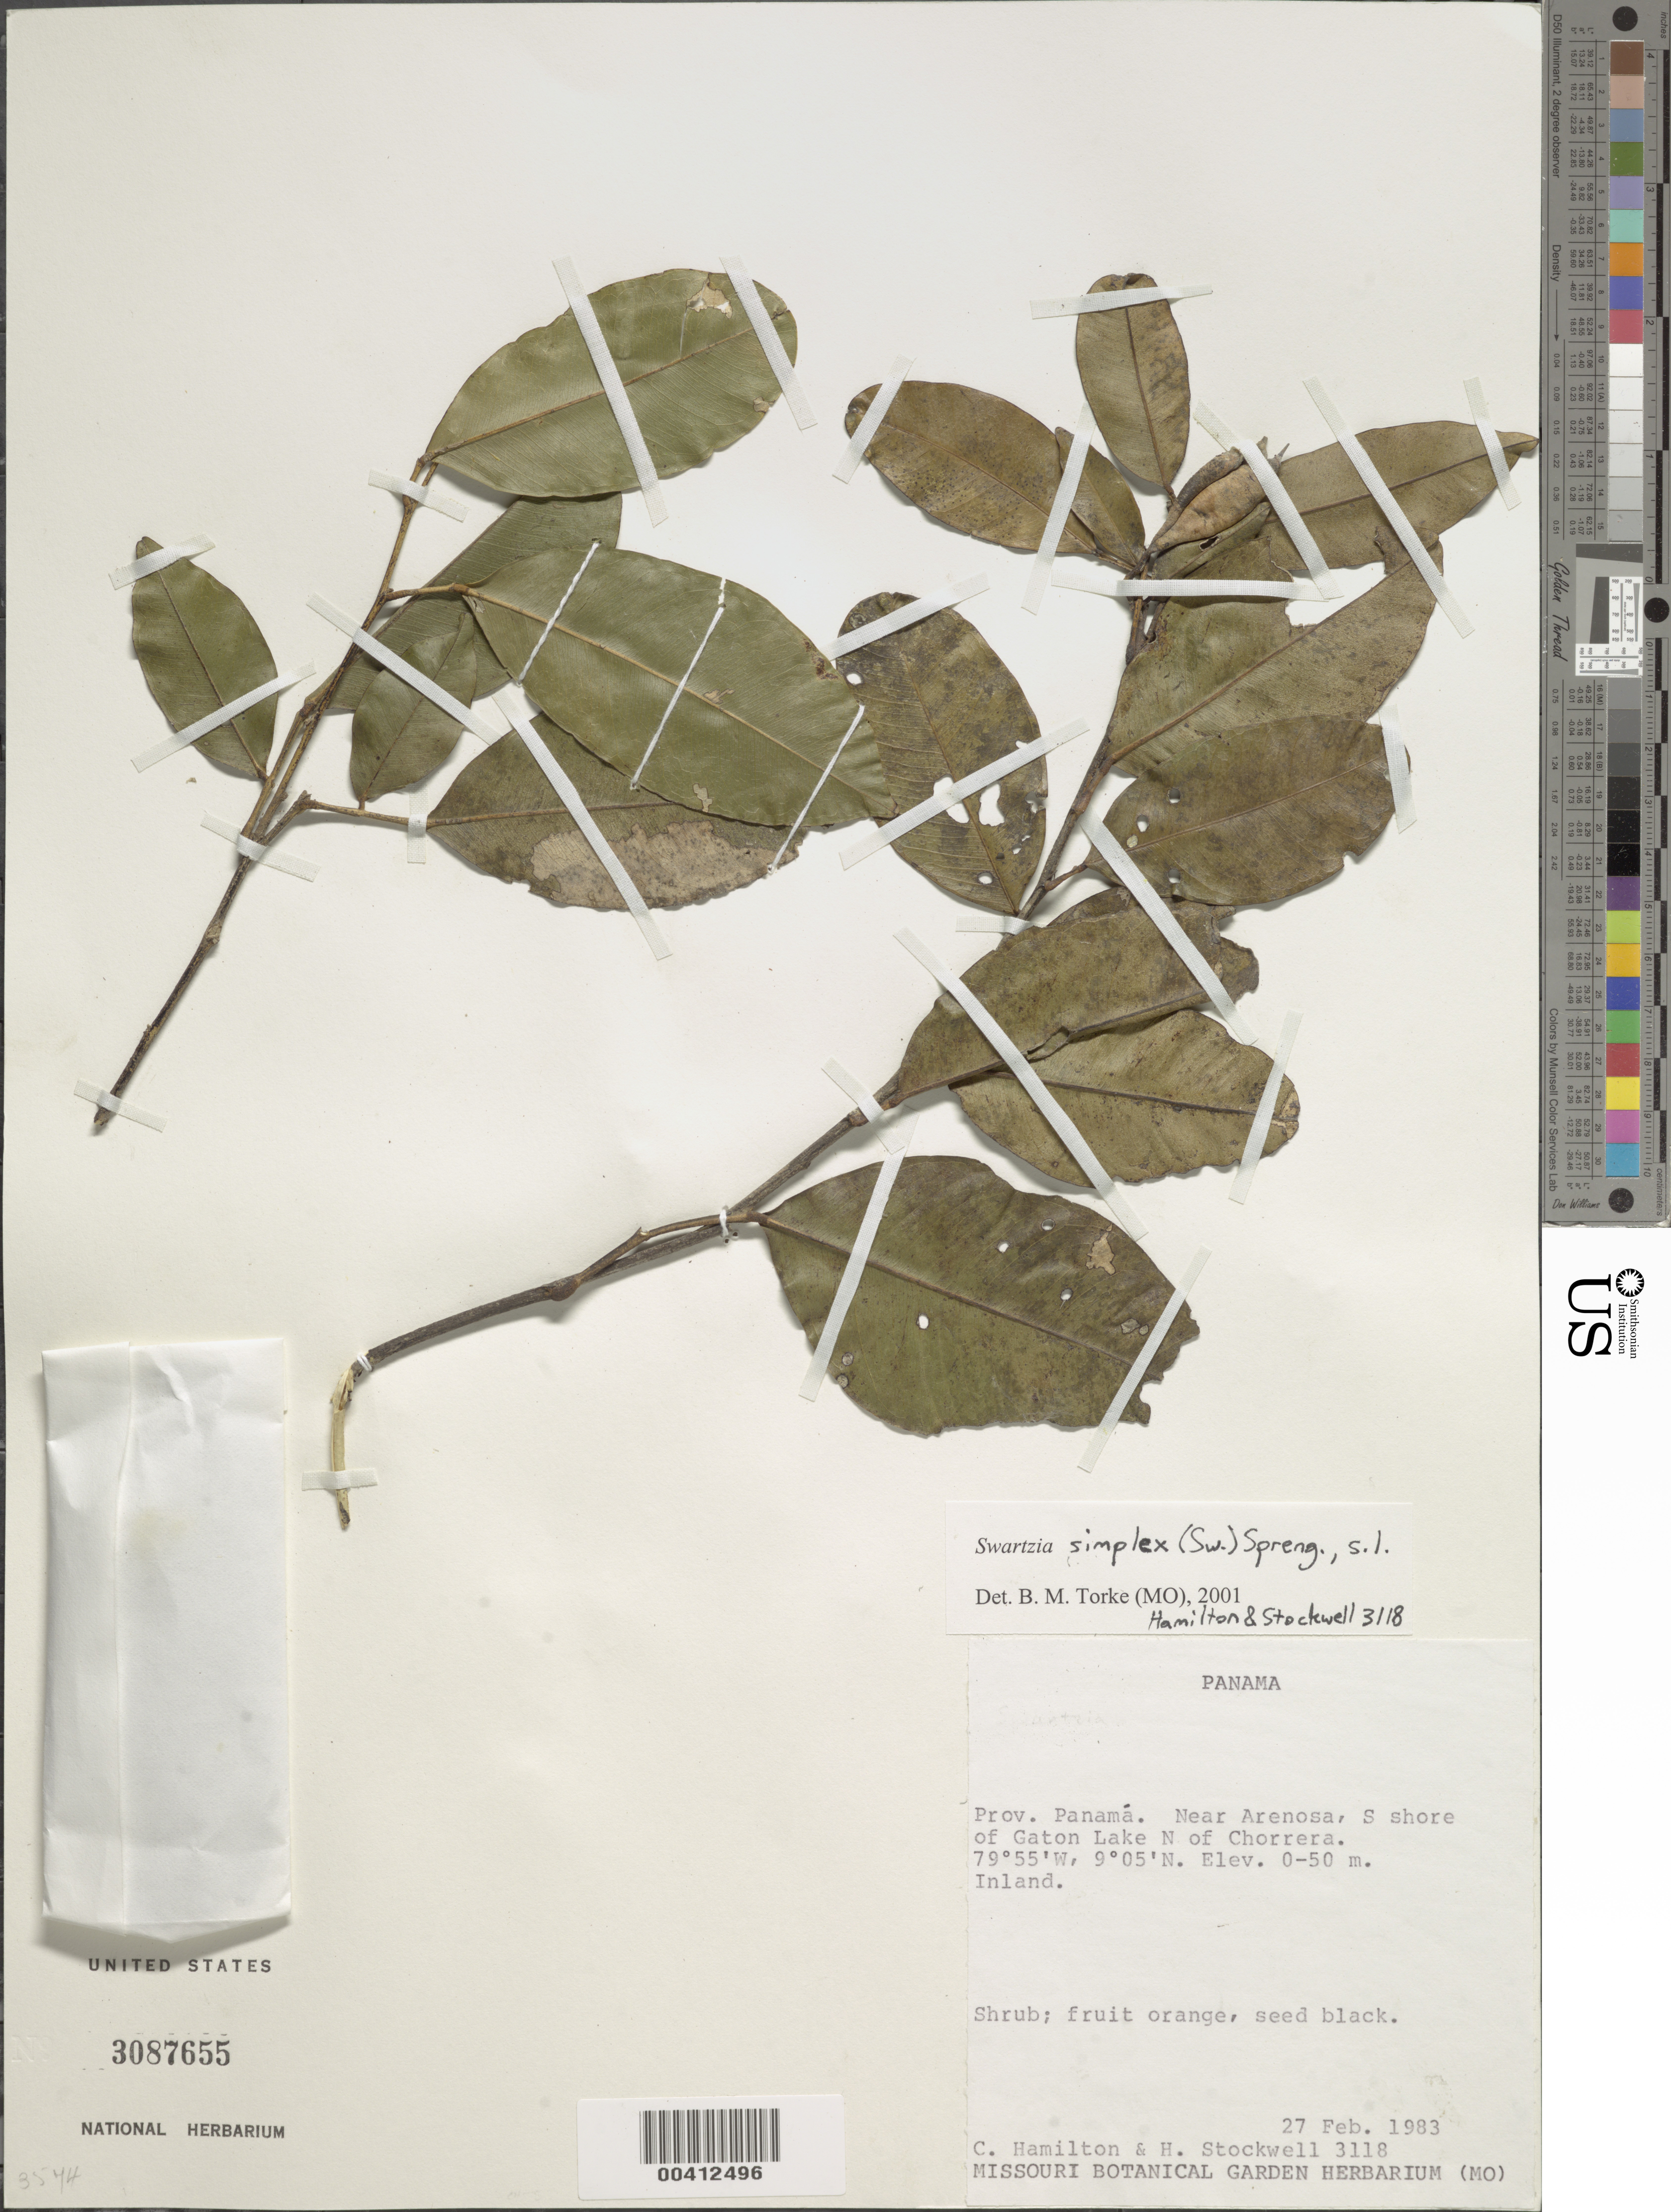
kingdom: Plantae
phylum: Tracheophyta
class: Magnoliopsida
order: Fabales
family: Fabaceae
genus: Swartzia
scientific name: Swartzia simplex var. ochnacea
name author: (DC.) R.S. Cowan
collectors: C. Hamilton & H. Stockwell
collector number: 3118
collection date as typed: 27 Feb 1983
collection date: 1983-02-27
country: Panama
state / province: Panamá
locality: Arenosa, S shore of Gatun Lake. N of Chorrera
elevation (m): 0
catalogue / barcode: US 3087655